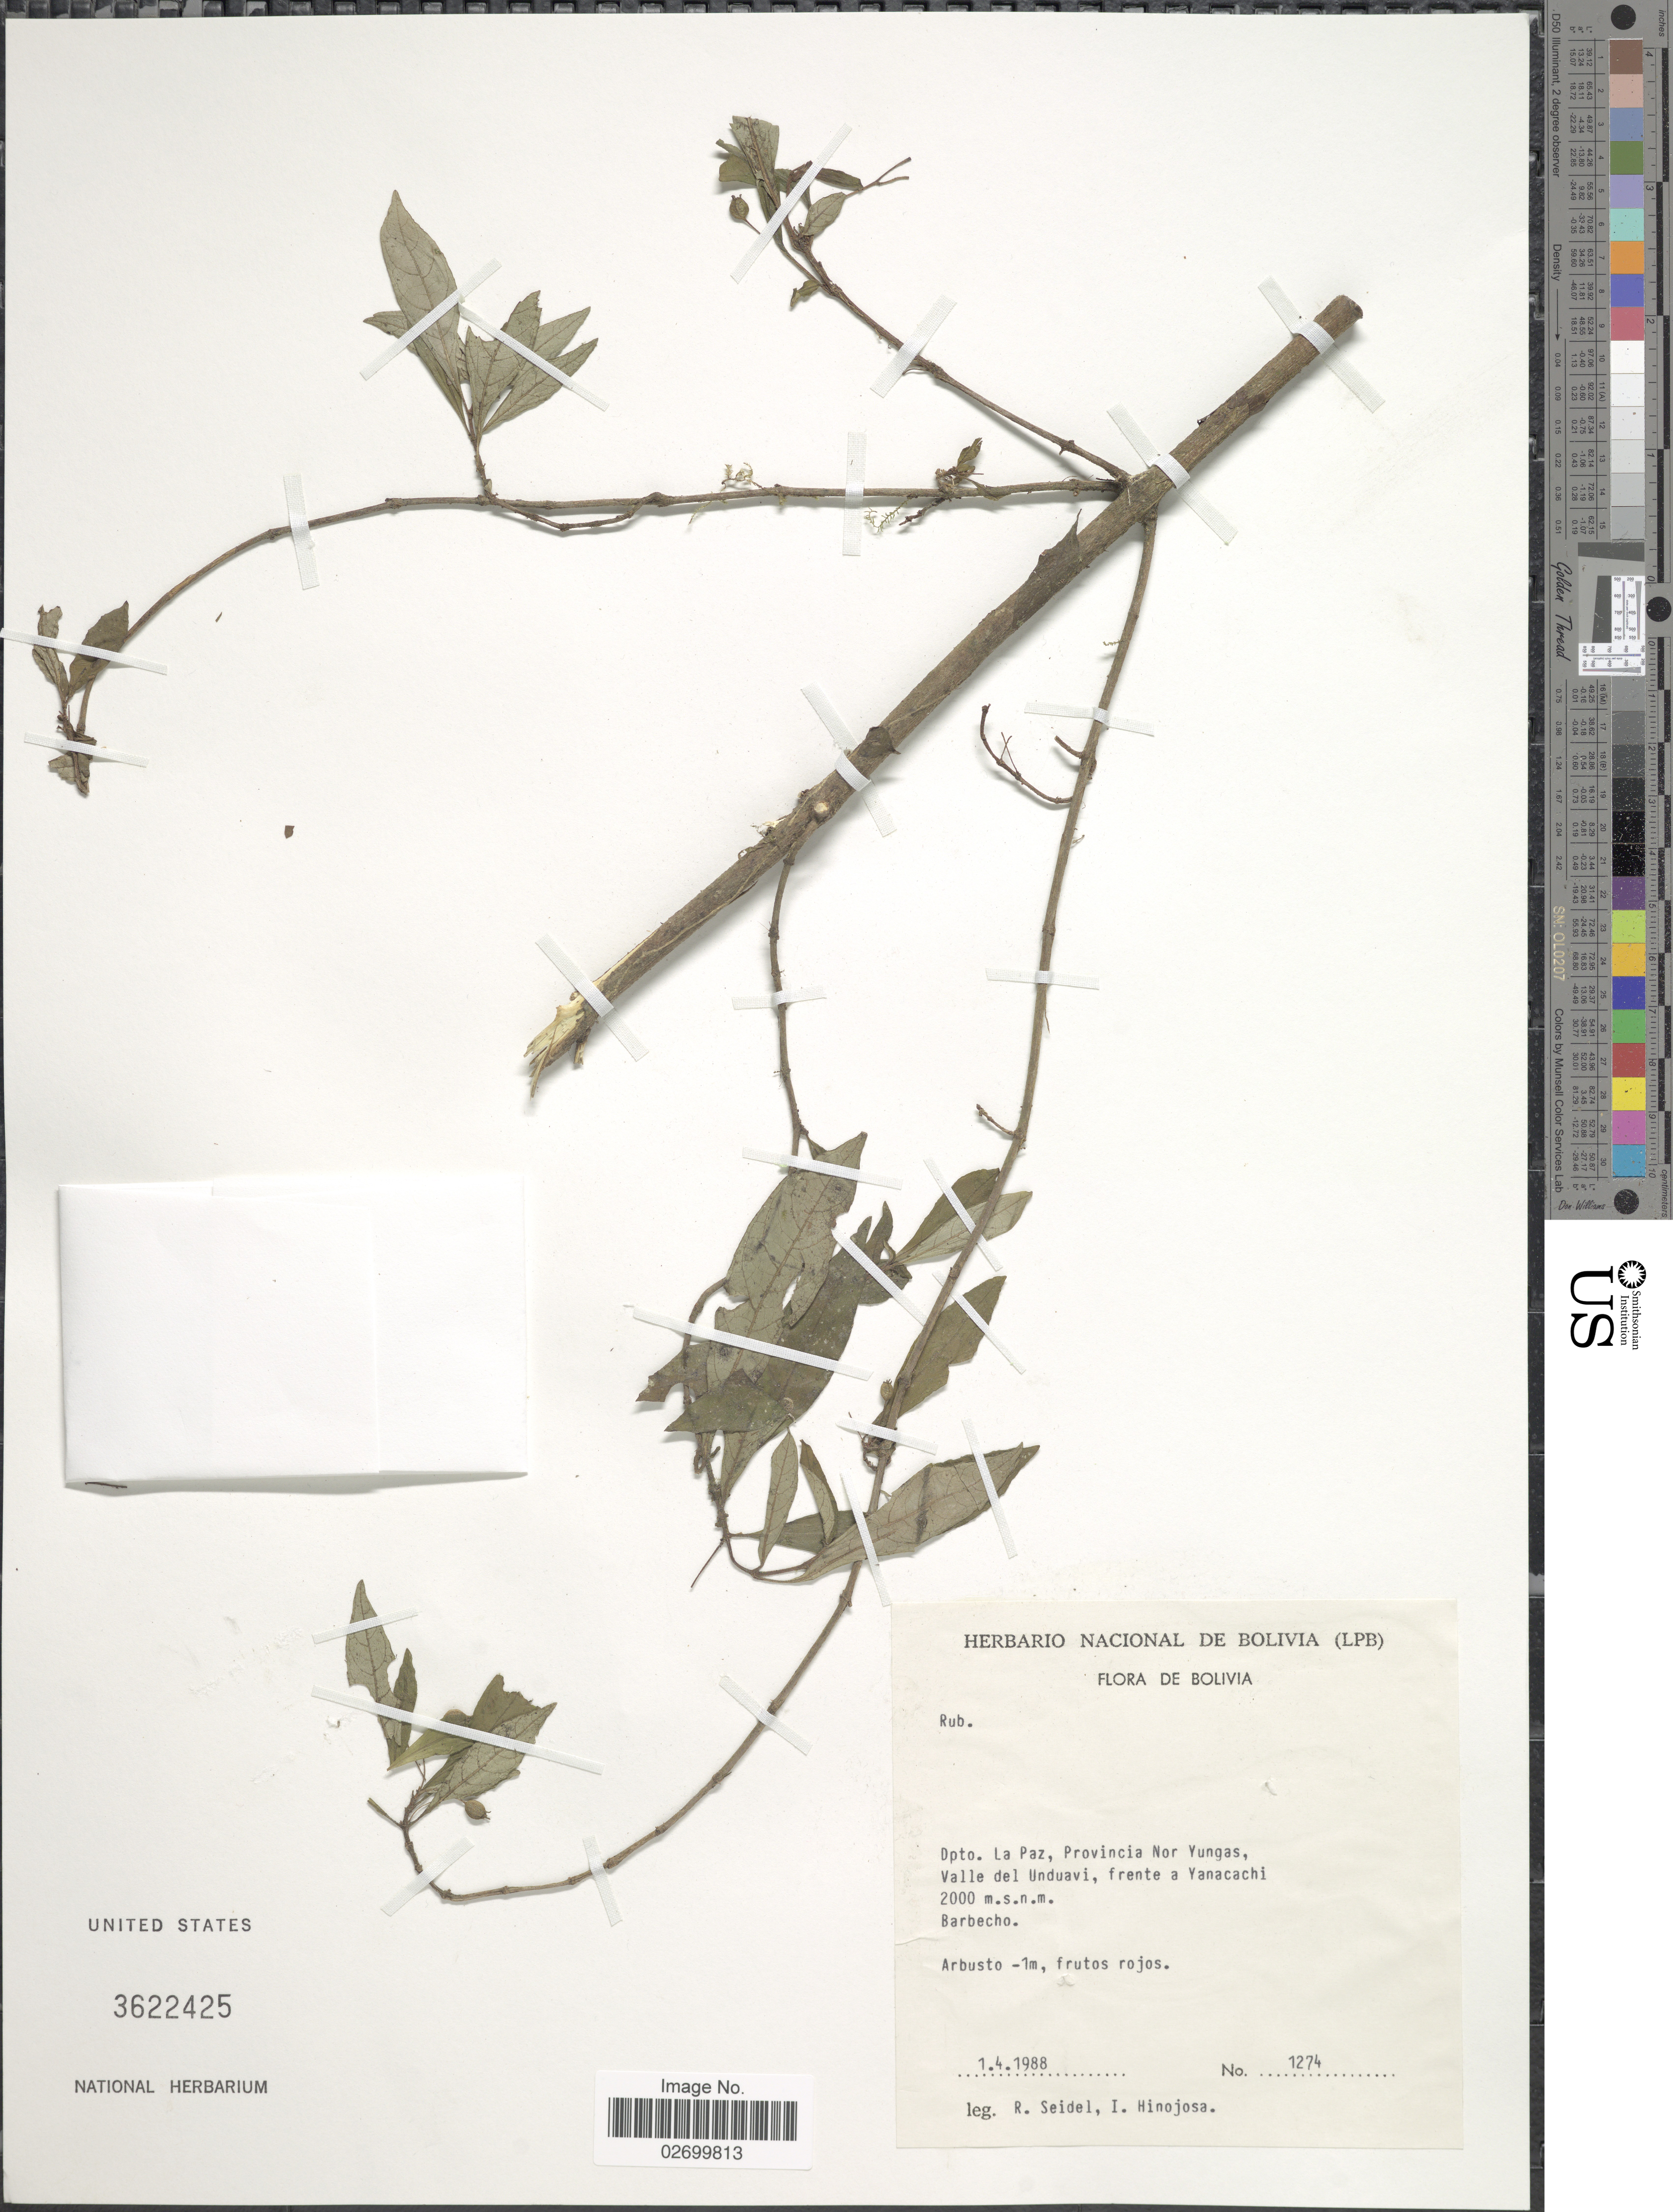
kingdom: Plantae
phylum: Tracheophyta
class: Magnoliopsida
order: Gentianales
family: Rubiaceae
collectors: R. Seidel & I. Hinojosa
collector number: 1274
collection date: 1988-04-01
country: Bolivia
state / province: La Paz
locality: Dpto. La Paz, Provincia Nor Yungas, Valle del Unduavi, frente a Yanacachi.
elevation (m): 2000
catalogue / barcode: US 3622425